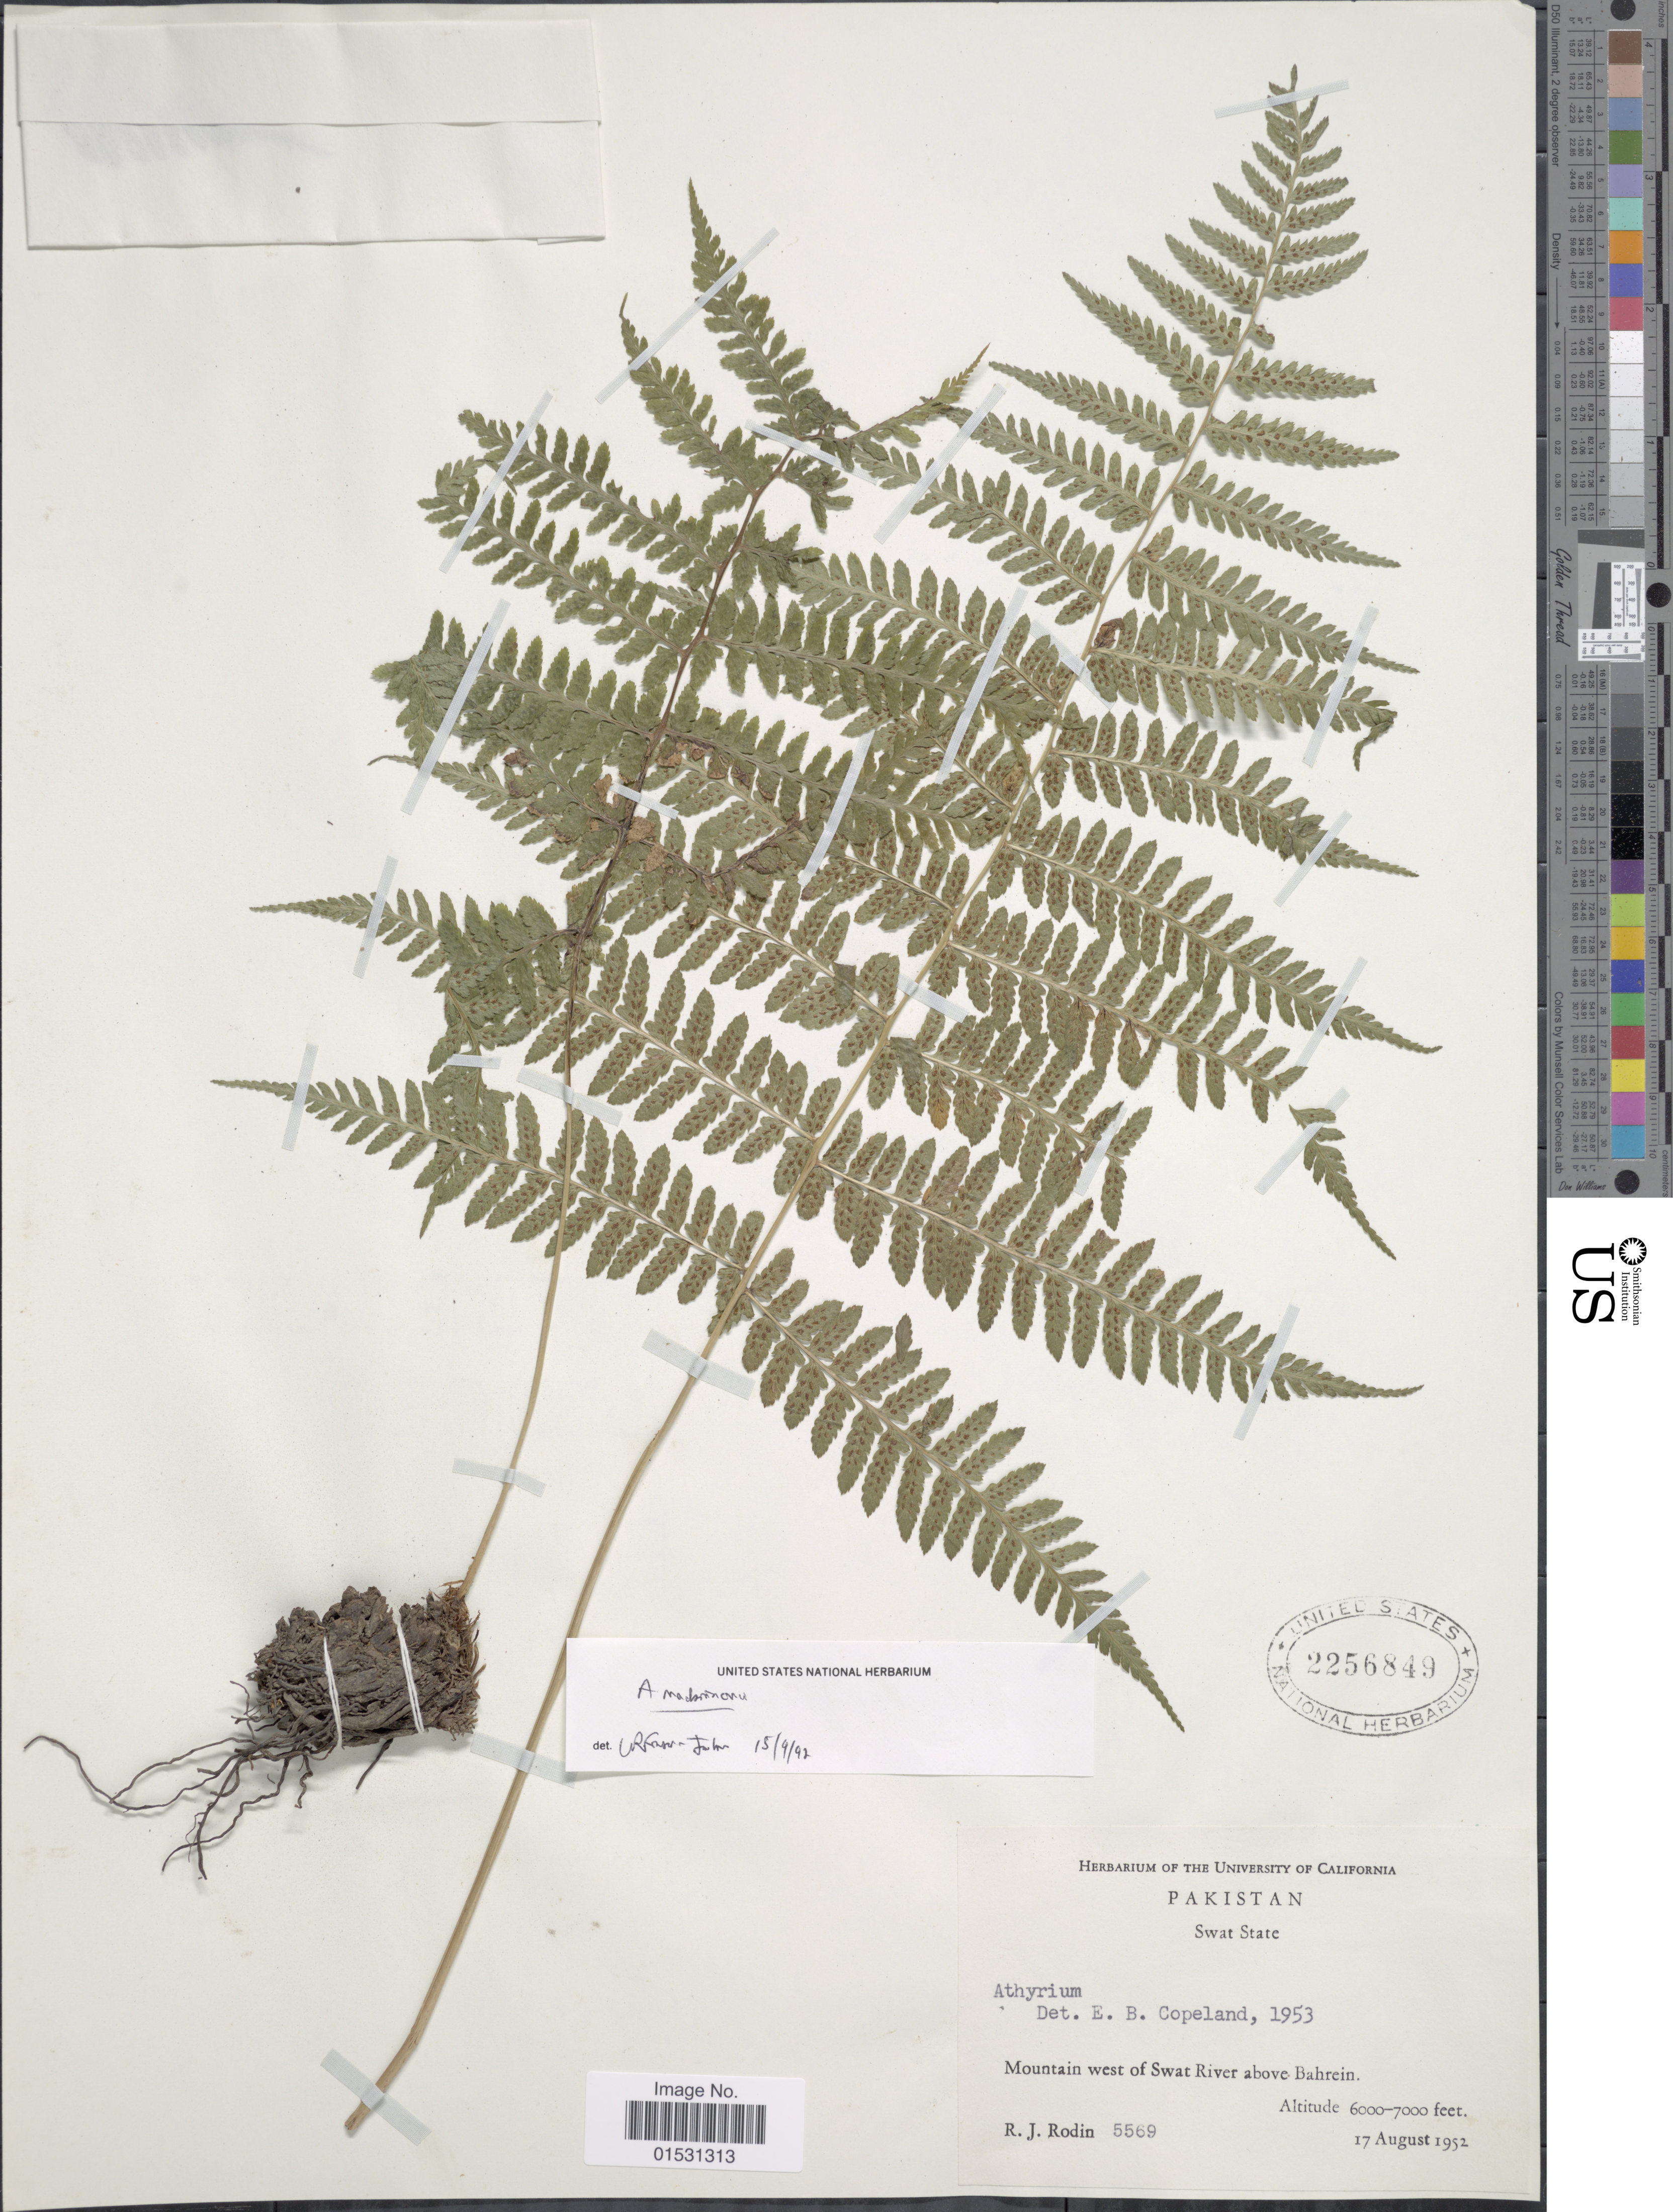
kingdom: Plantae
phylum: Tracheophyta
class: Polypodiopsida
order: Polypodiales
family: Athyriaceae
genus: Athyrium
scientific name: Athyrium sp.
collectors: R. J. Rodin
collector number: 5569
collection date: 1952-08-17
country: Pakistan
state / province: Khyber Pakhtunkhwa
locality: Swat State. Mountain west of Swat River above Bahrein.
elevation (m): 1829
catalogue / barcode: US 2256849